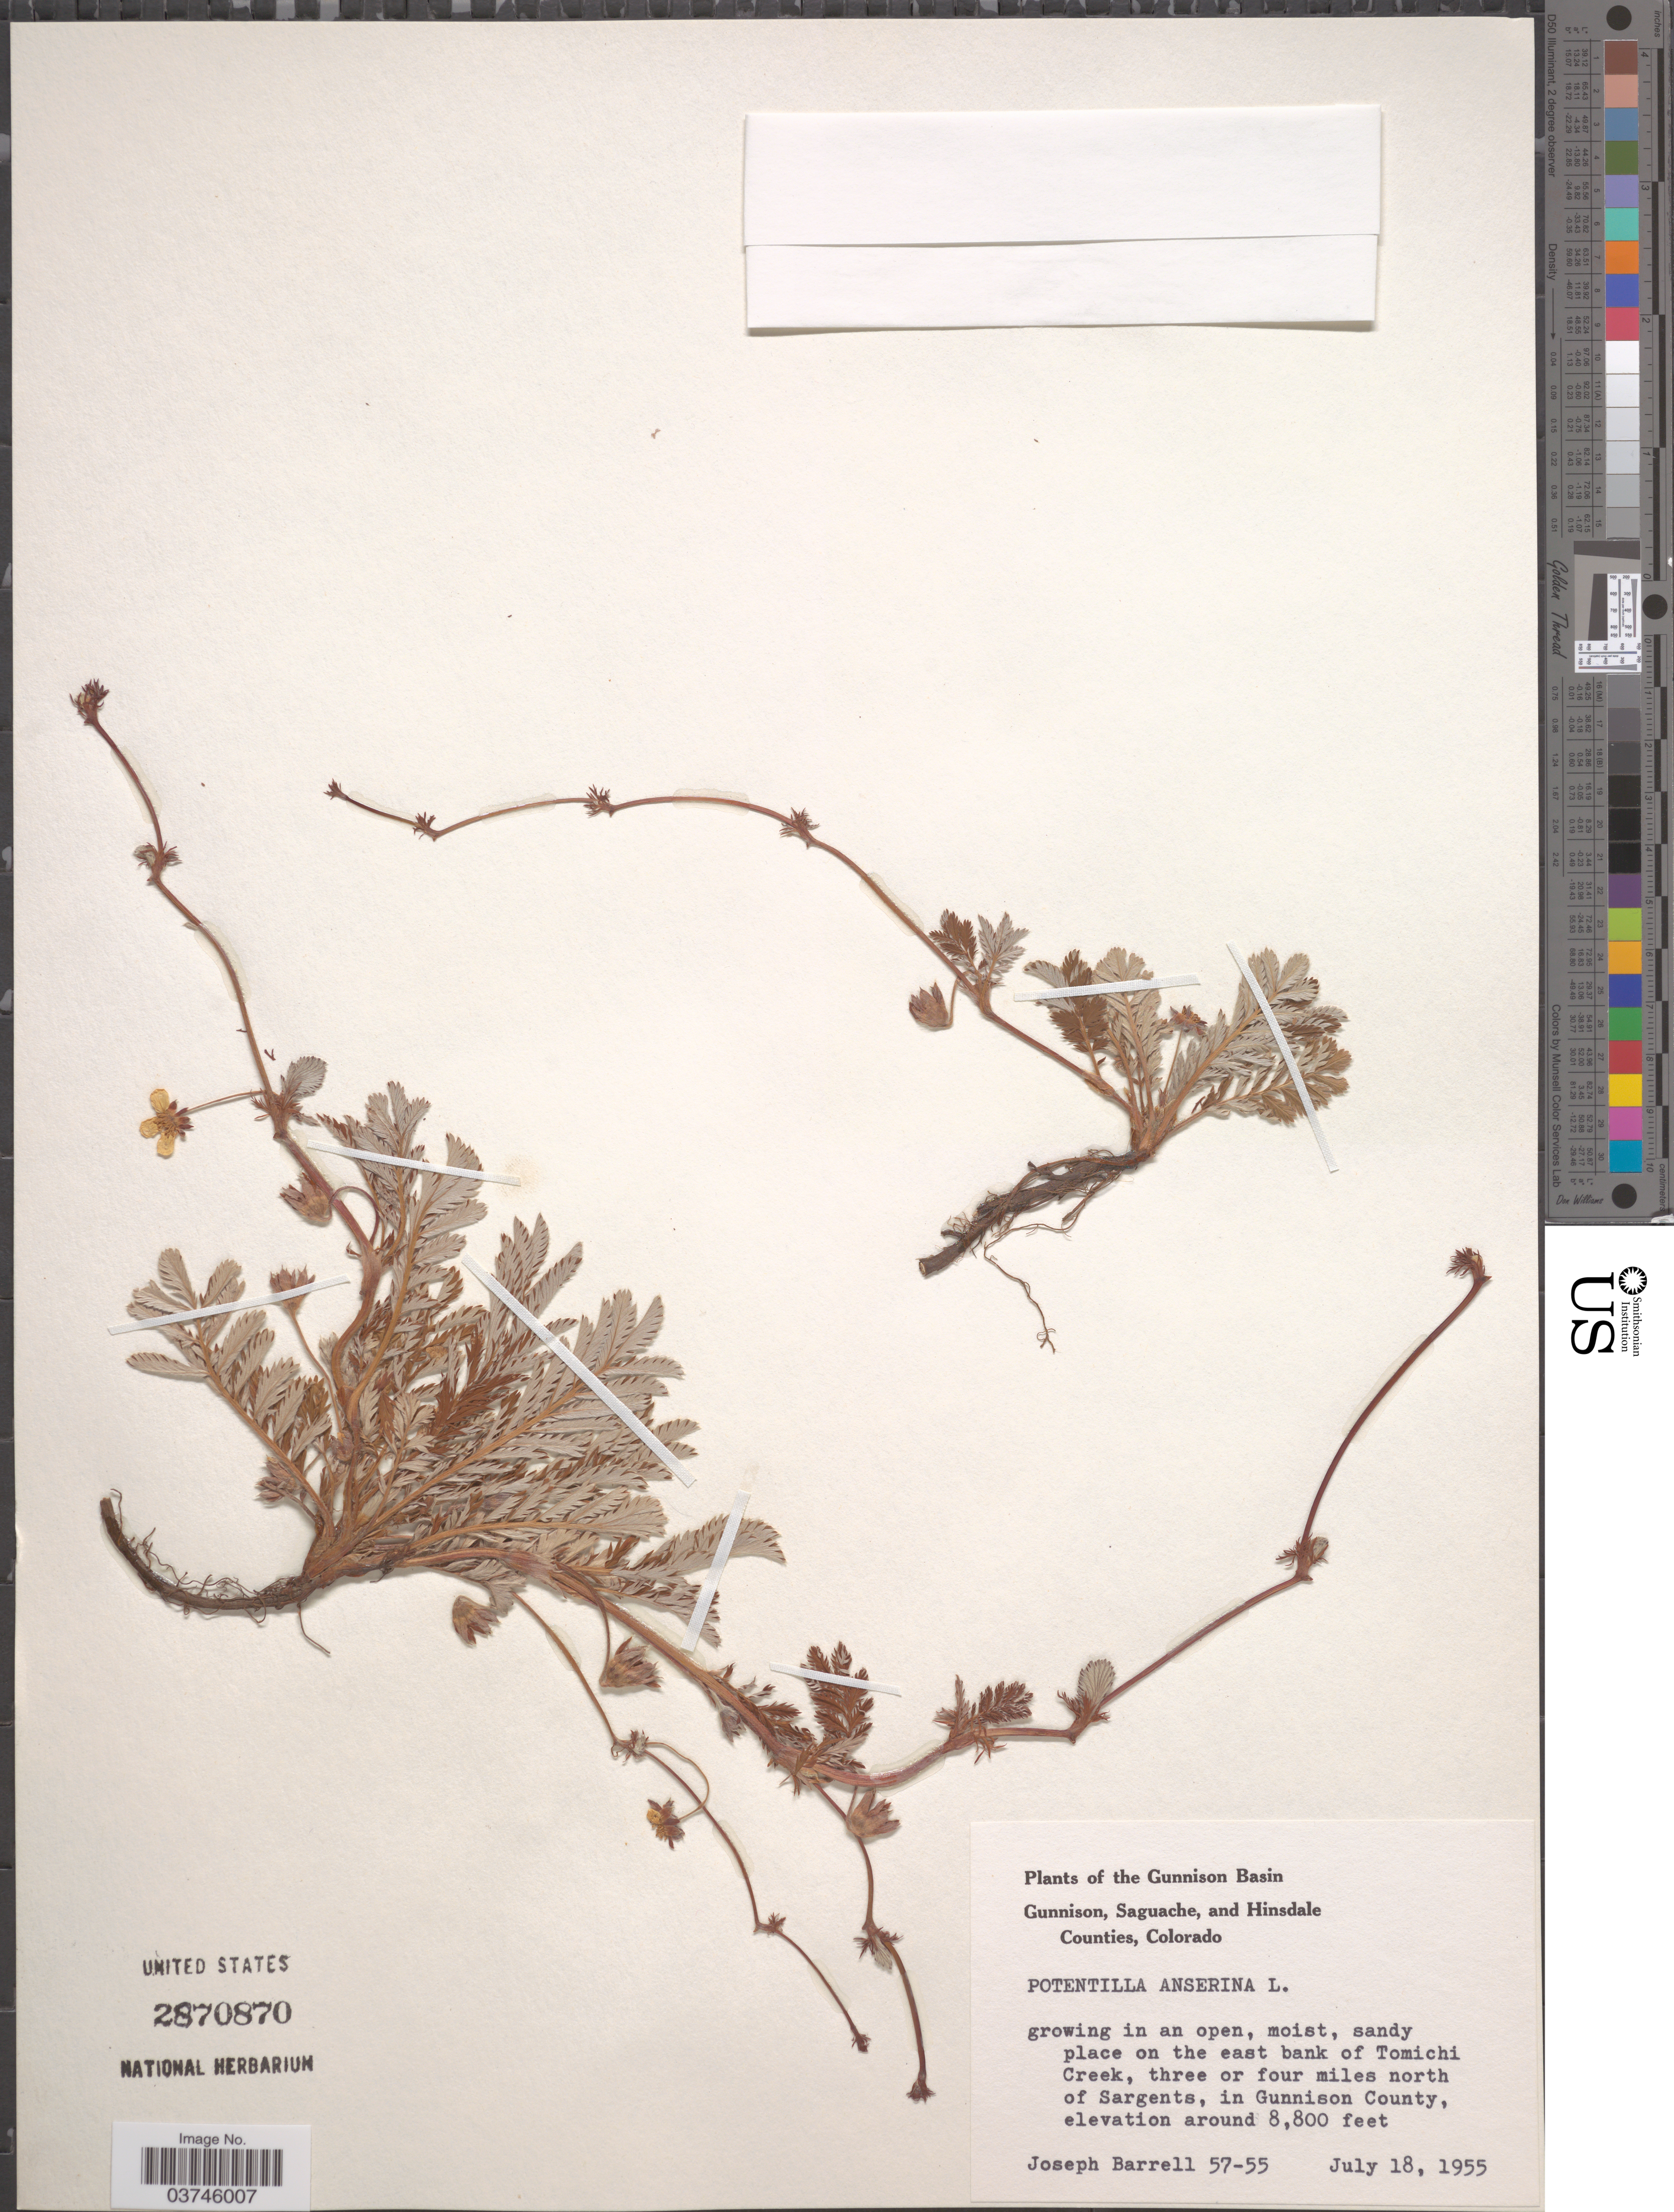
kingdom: Plantae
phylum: Tracheophyta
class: Magnoliopsida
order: Rosales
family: Rosaceae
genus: Argentina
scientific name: Argentina anserina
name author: (L.) Rydb.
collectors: J. Barrell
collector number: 57-55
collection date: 1955-07-18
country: United States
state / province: Colorado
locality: The Gunnison Basin. East bank of Tomichi Creek, three or four miles north of Sargents, in Gunnison County.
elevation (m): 2682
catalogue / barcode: US 2870870